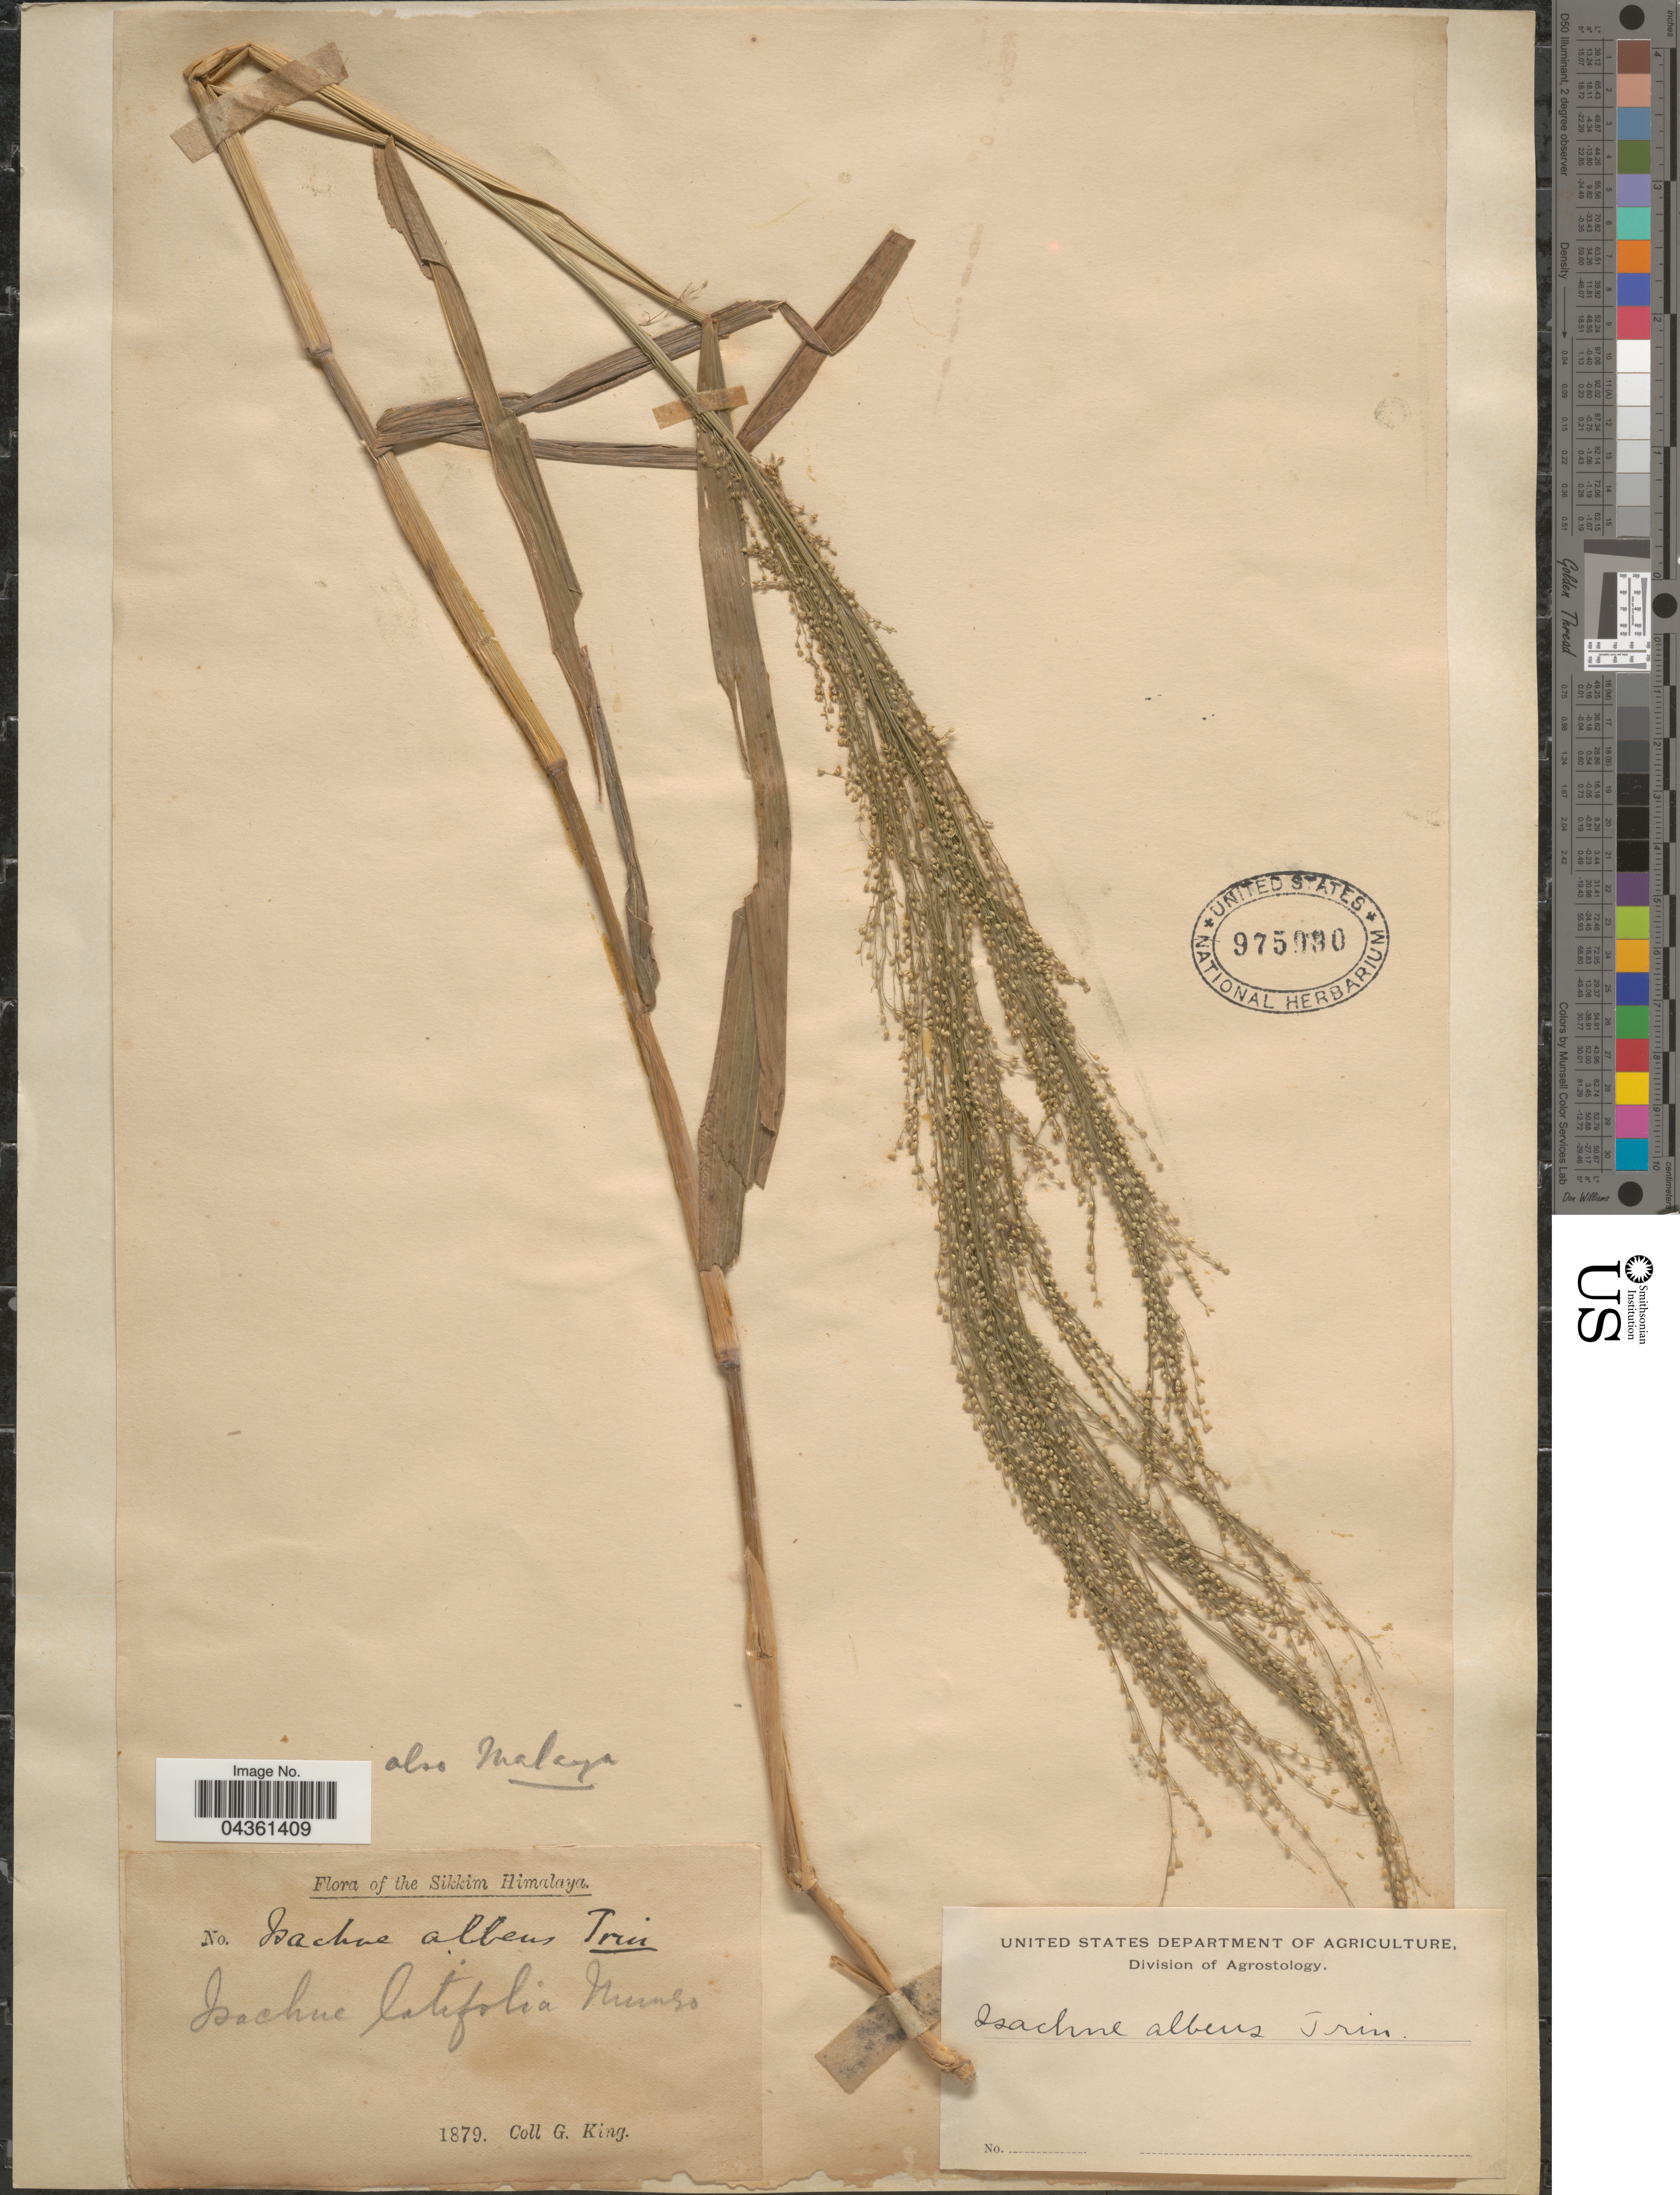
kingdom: Plantae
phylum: Tracheophyta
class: Liliopsida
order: Poales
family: Poaceae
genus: Isachne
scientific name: Isachne albens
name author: Trin.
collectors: G. King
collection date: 1879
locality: The Sikkim Himalaya.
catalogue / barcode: US 975990